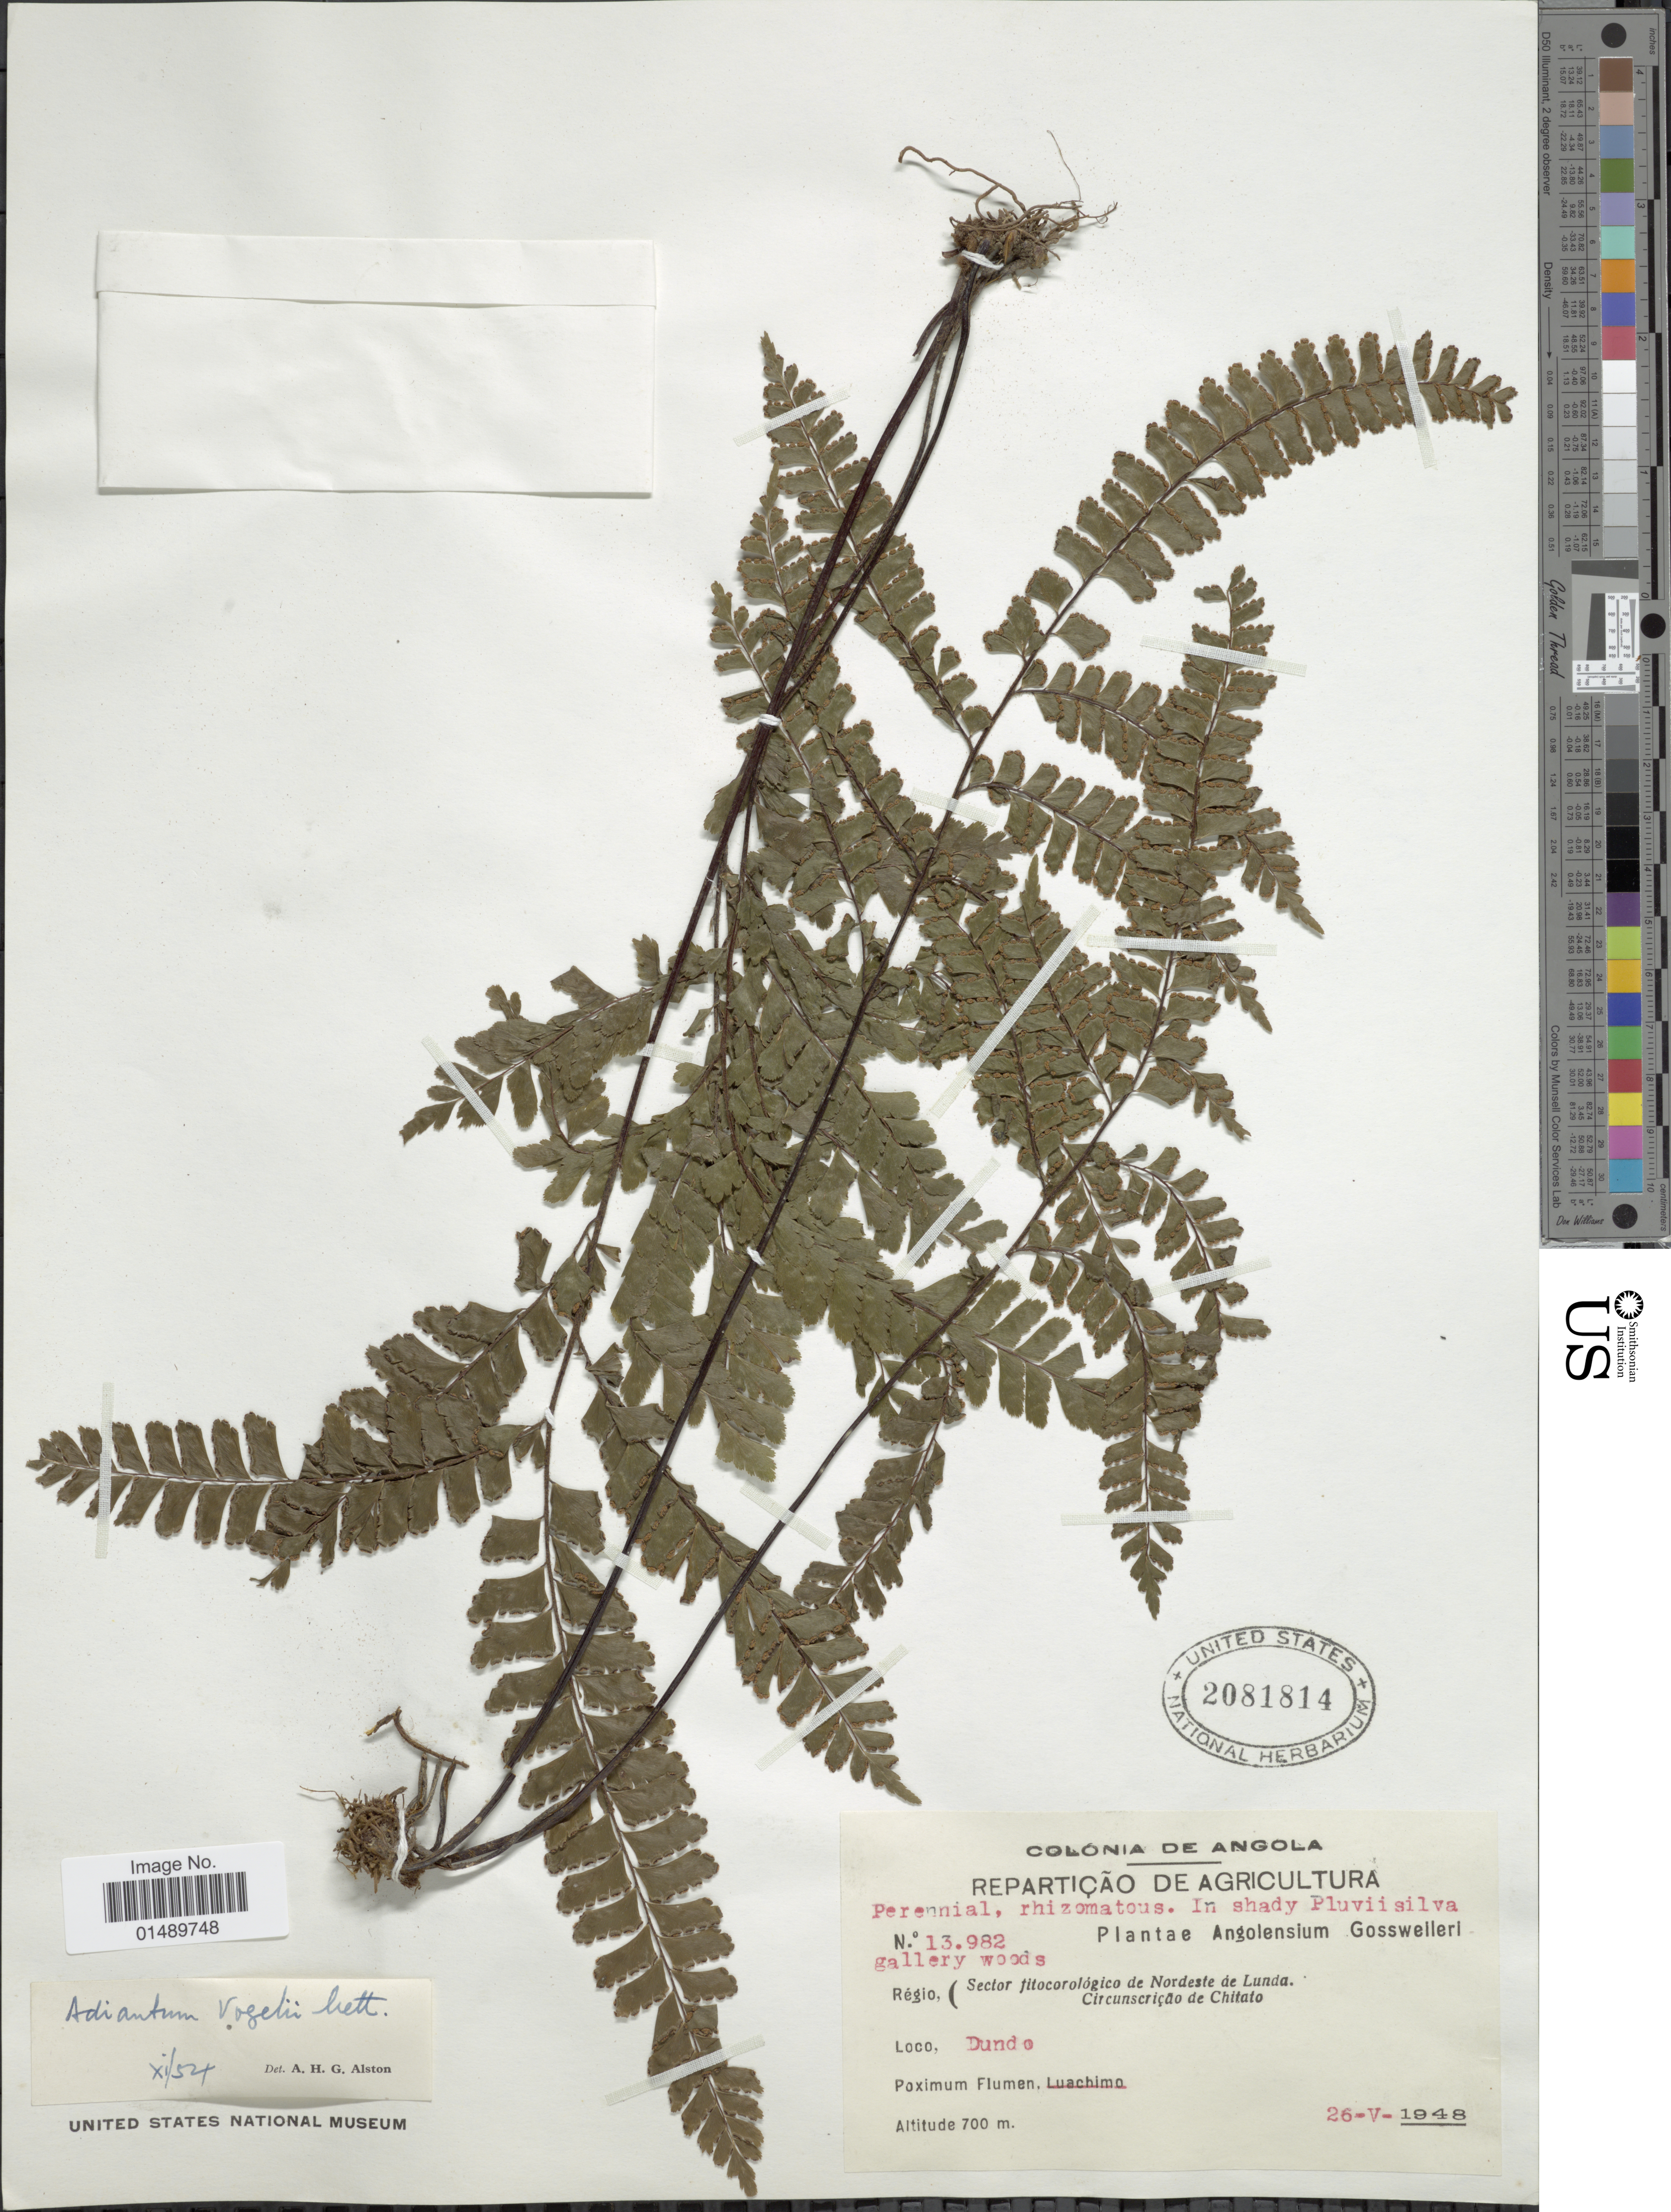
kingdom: Plantae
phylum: Tracheophyta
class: Polypodiopsida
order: Polypodiales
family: Pteridaceae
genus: Adiantum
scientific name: Adiantum vogelii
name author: Mett. ex Keys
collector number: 13982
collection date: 1948-05-26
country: Angola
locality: Colonia de Angola, Loc. Dundo.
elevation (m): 700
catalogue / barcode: US 2081814